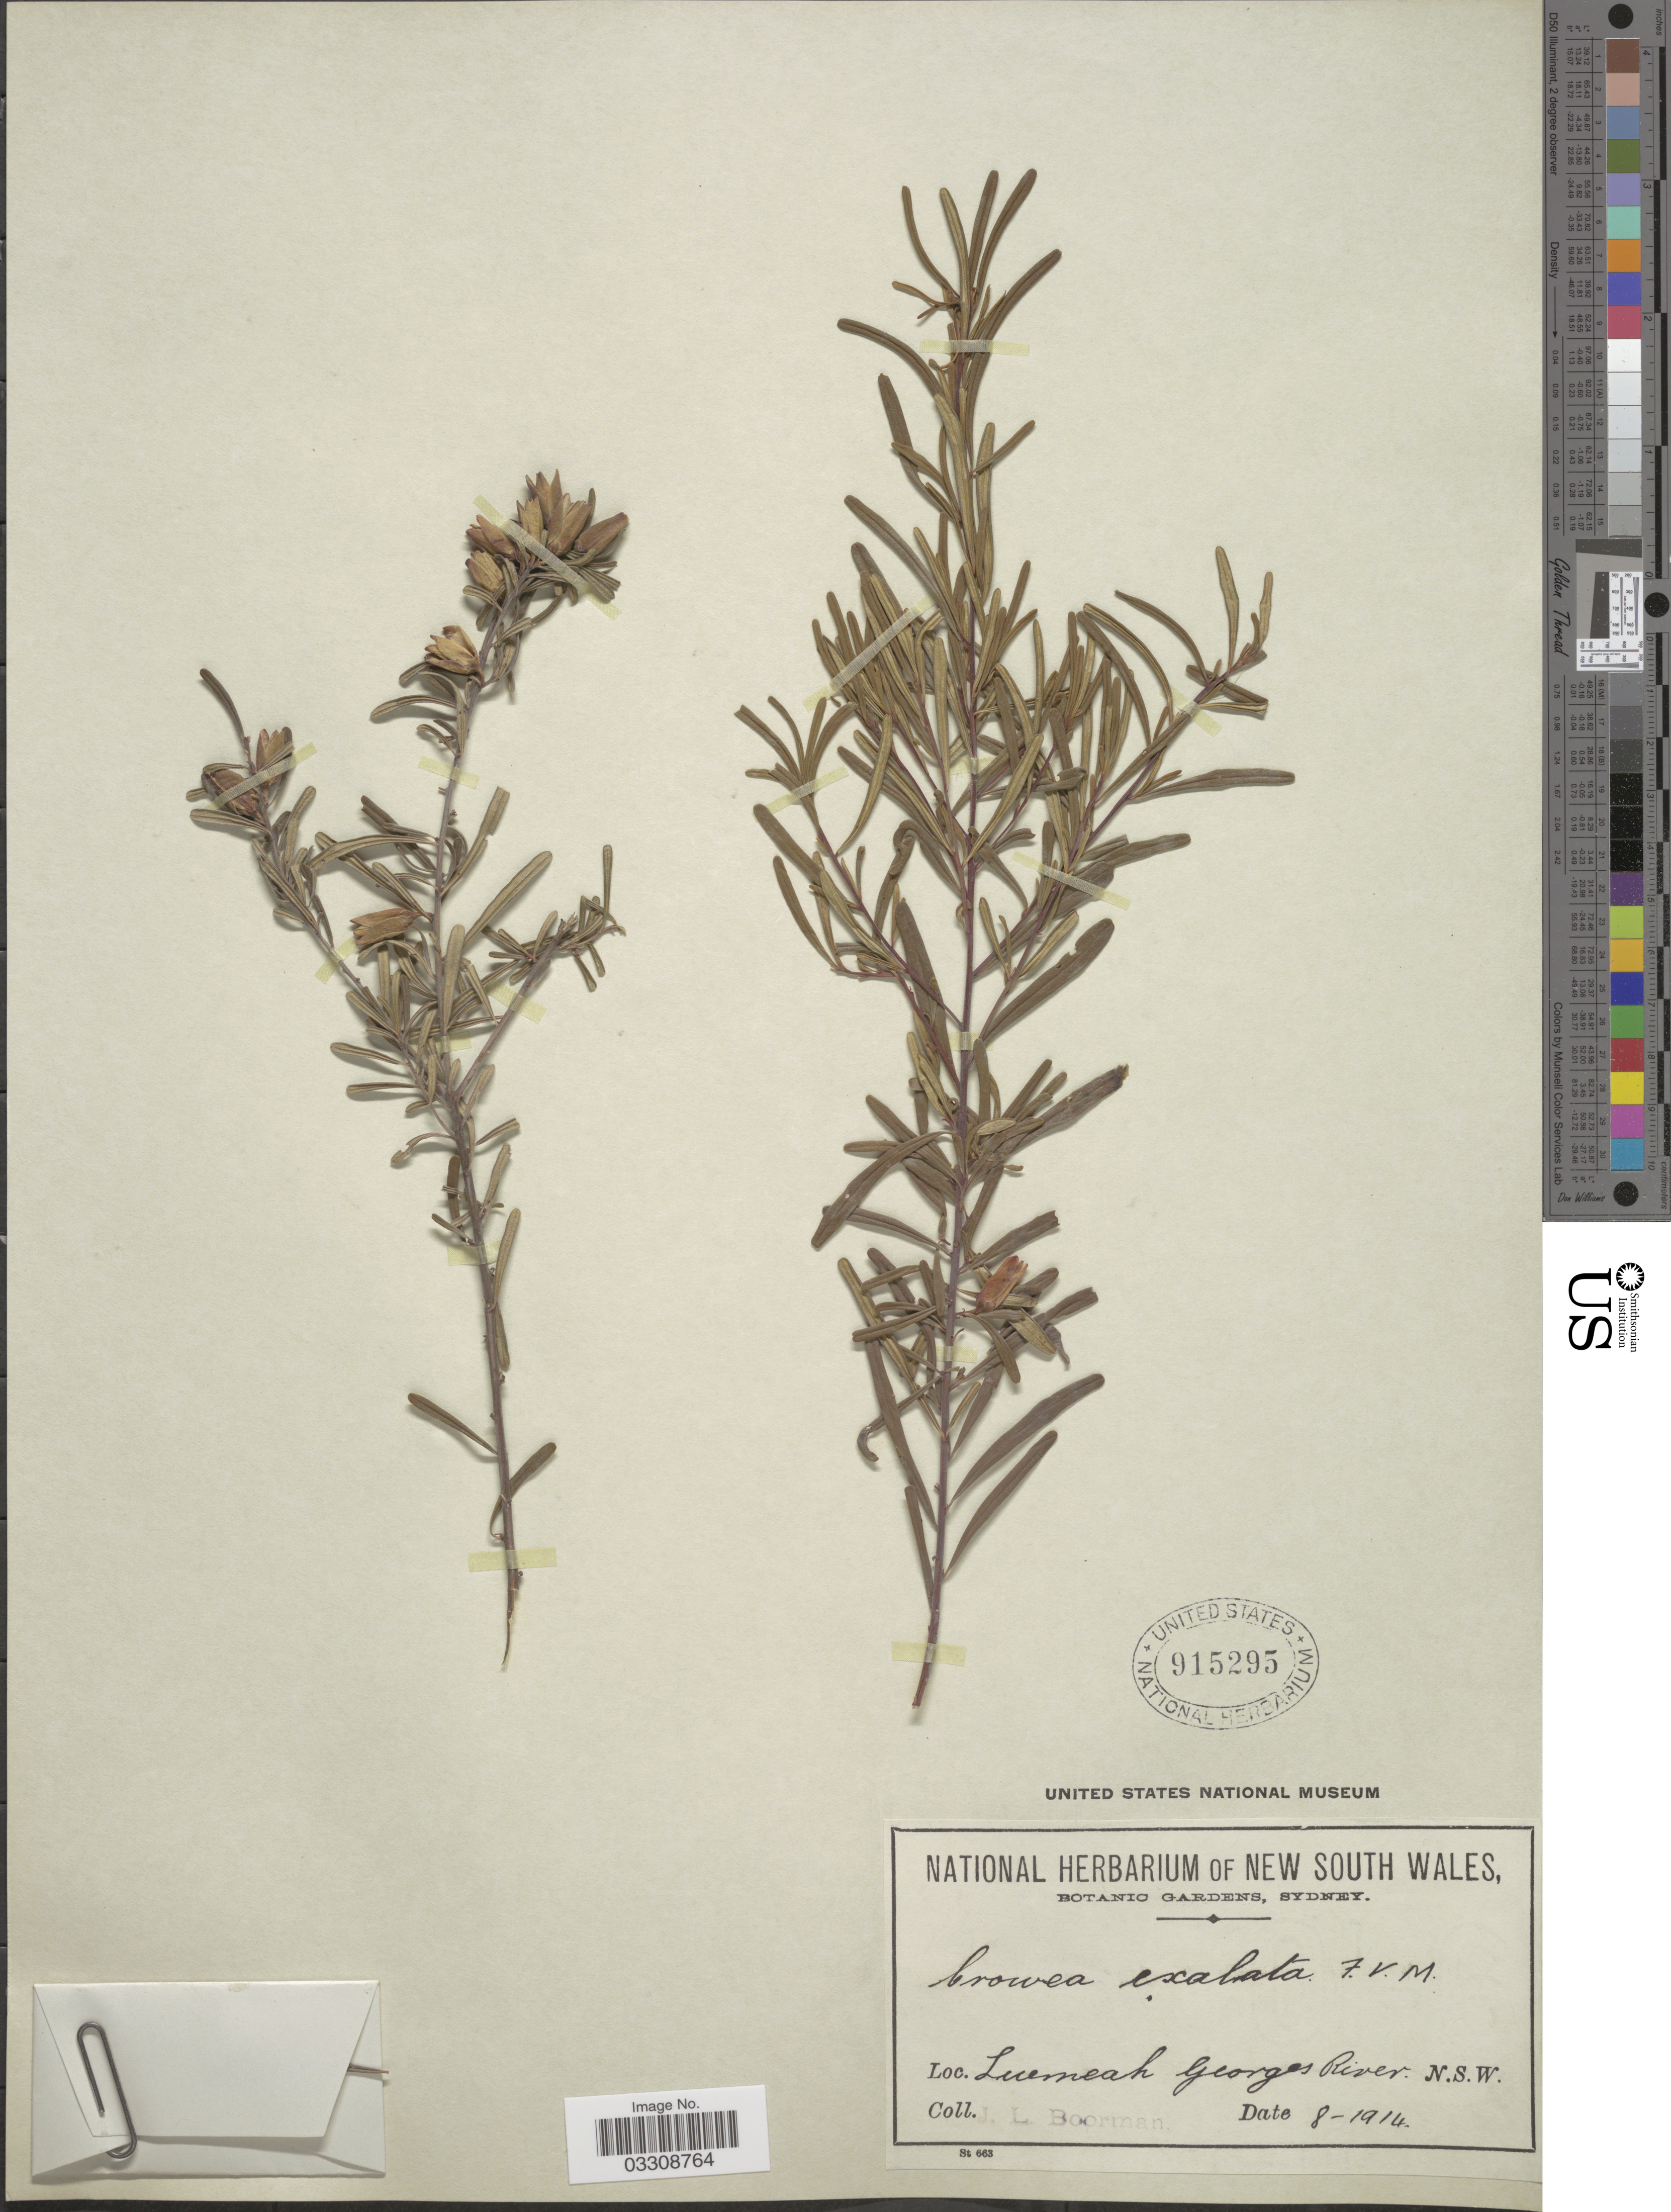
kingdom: Plantae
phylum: Tracheophyta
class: Magnoliopsida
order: Sapindales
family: Rutaceae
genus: Crowea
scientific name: Crowea exalata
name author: F. Muell.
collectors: J. Boorman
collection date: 1914-08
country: Australia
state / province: New South Wales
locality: Lumeah Georges River.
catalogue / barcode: US 915295